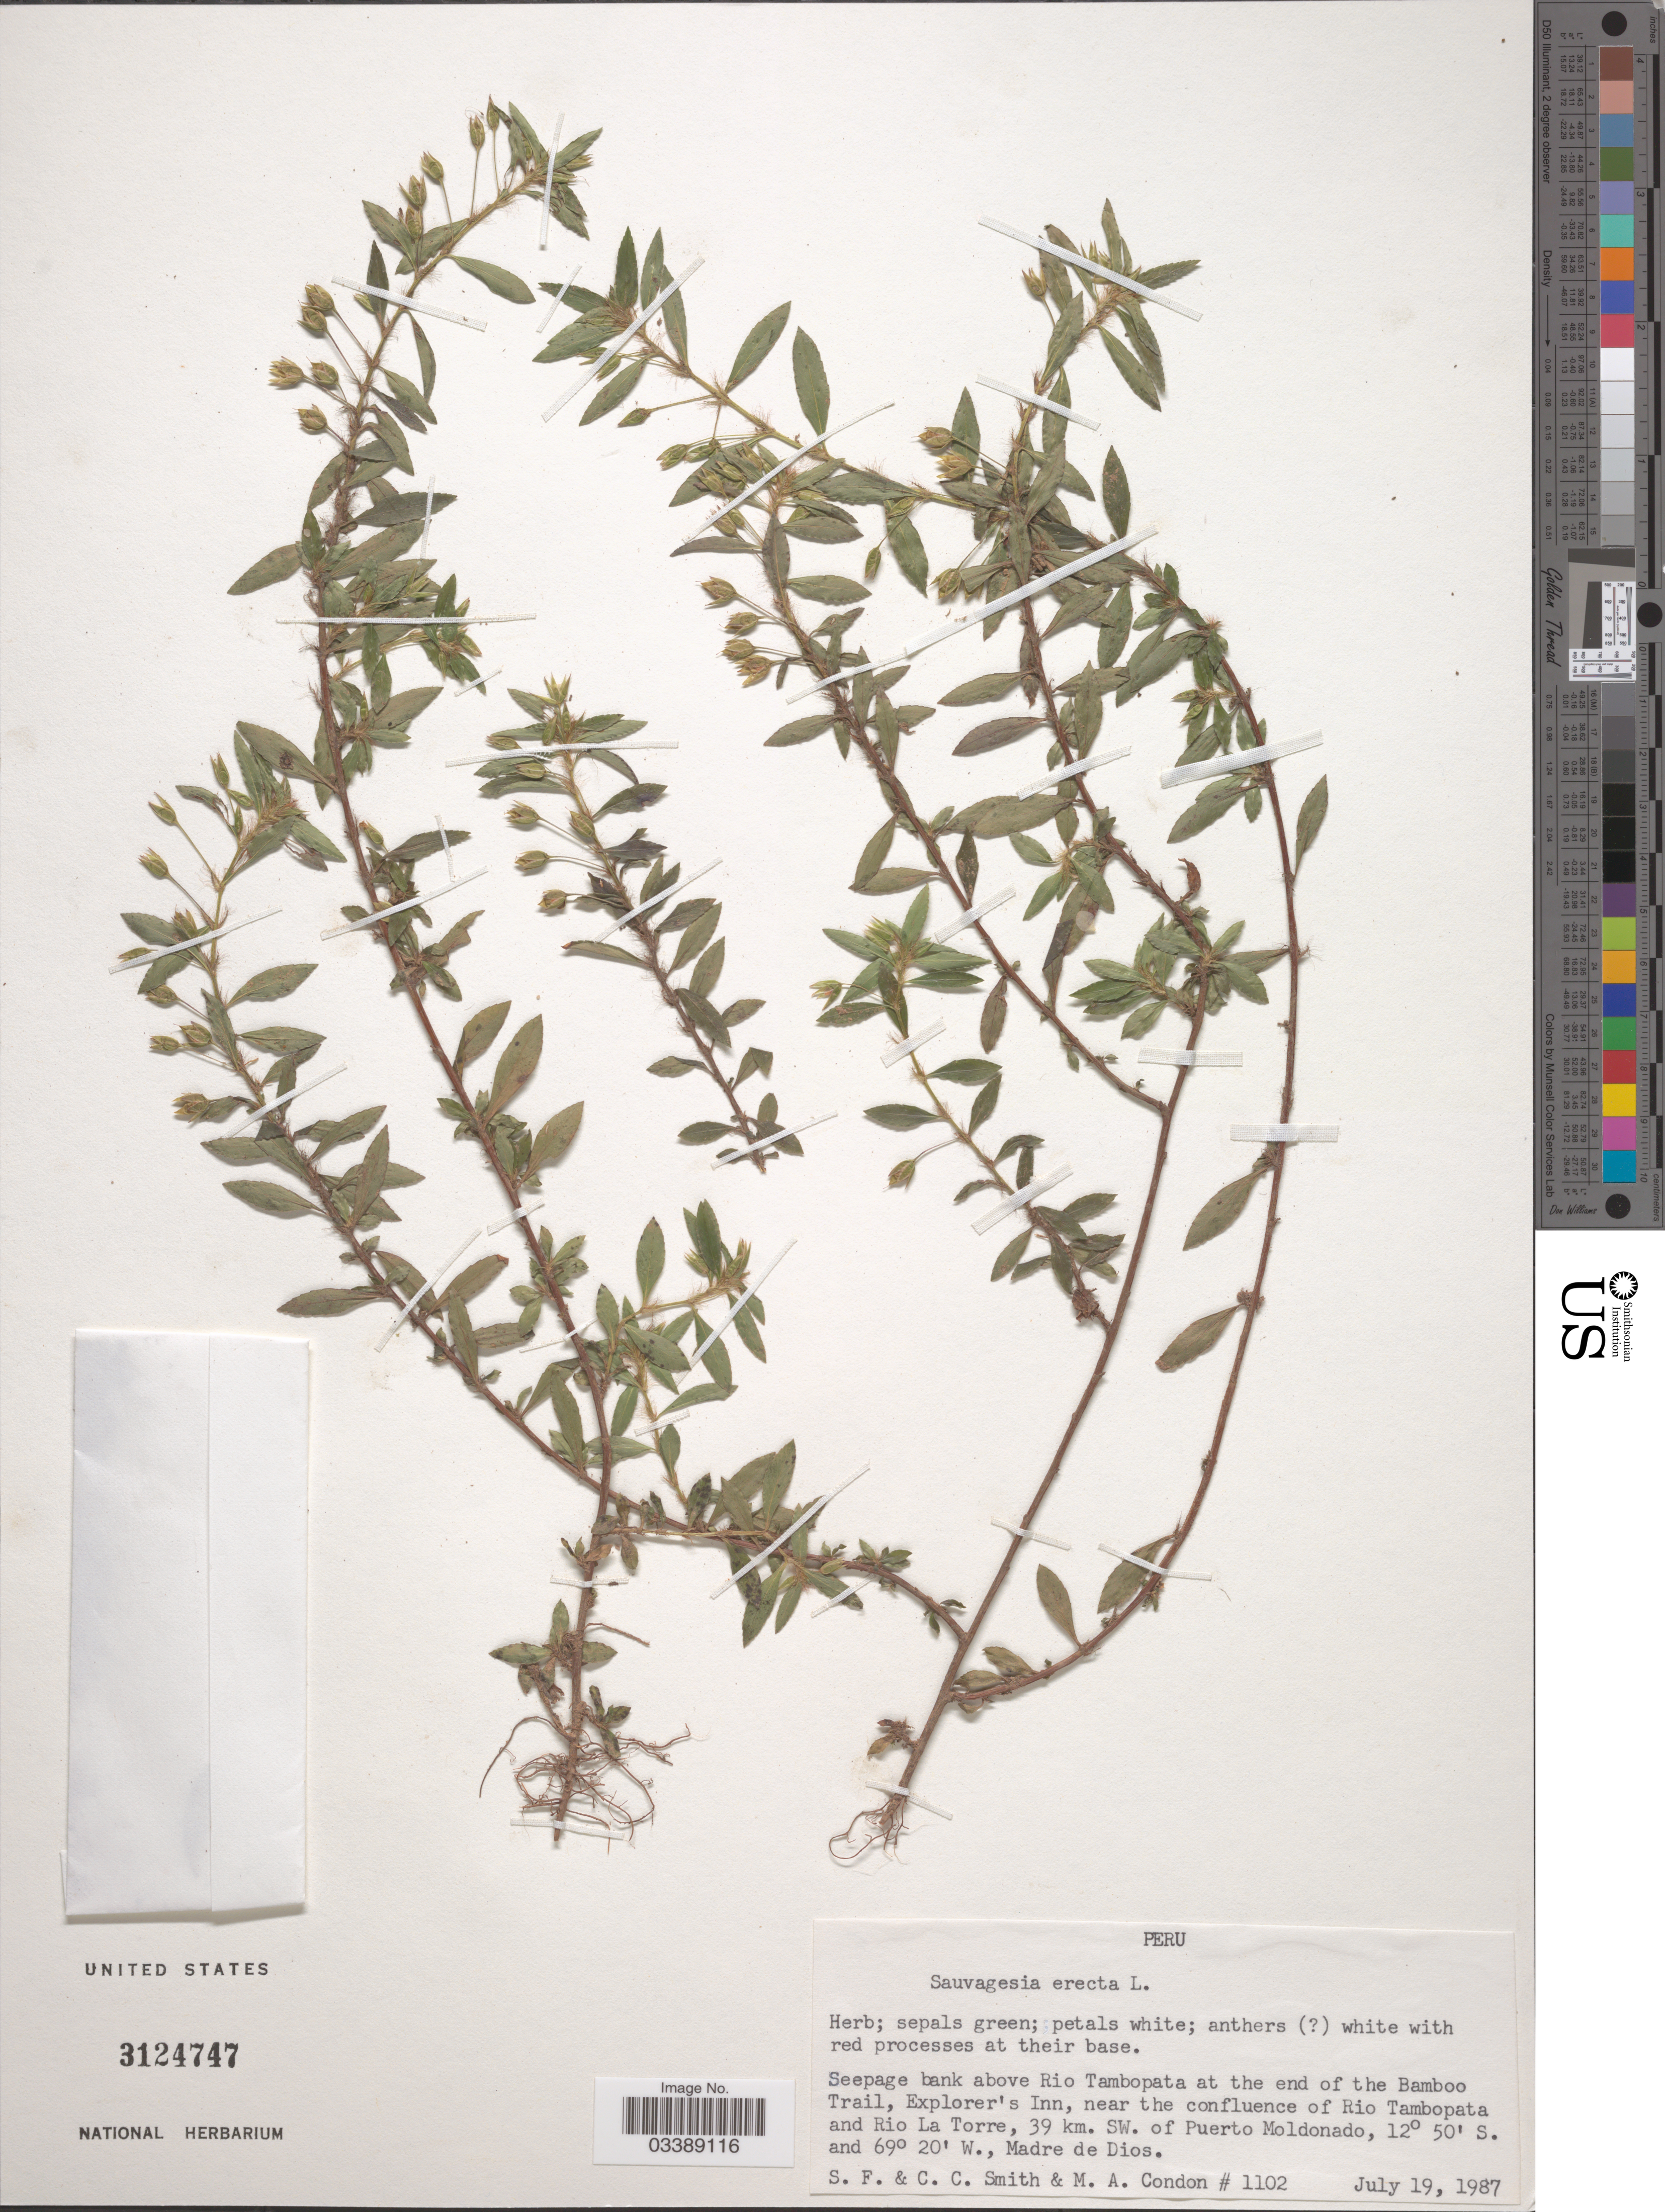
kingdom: Plantae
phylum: Tracheophyta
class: Magnoliopsida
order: Malpighiales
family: Ochnaceae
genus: Sauvagesia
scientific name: Sauvagesia erecta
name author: L.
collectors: S.F. Smith, C. C. Smith & M. Condon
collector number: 1102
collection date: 1987-07-19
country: Peru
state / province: Madre de Dios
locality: Seepage bank above Rio Tambopata at the end of the Bamboo Trail, Explorer's Inn, near the confluence of Rio Tambopata and Rio La Torre, 39 km. SW. of Puerto Moldonado.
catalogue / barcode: US 3124747